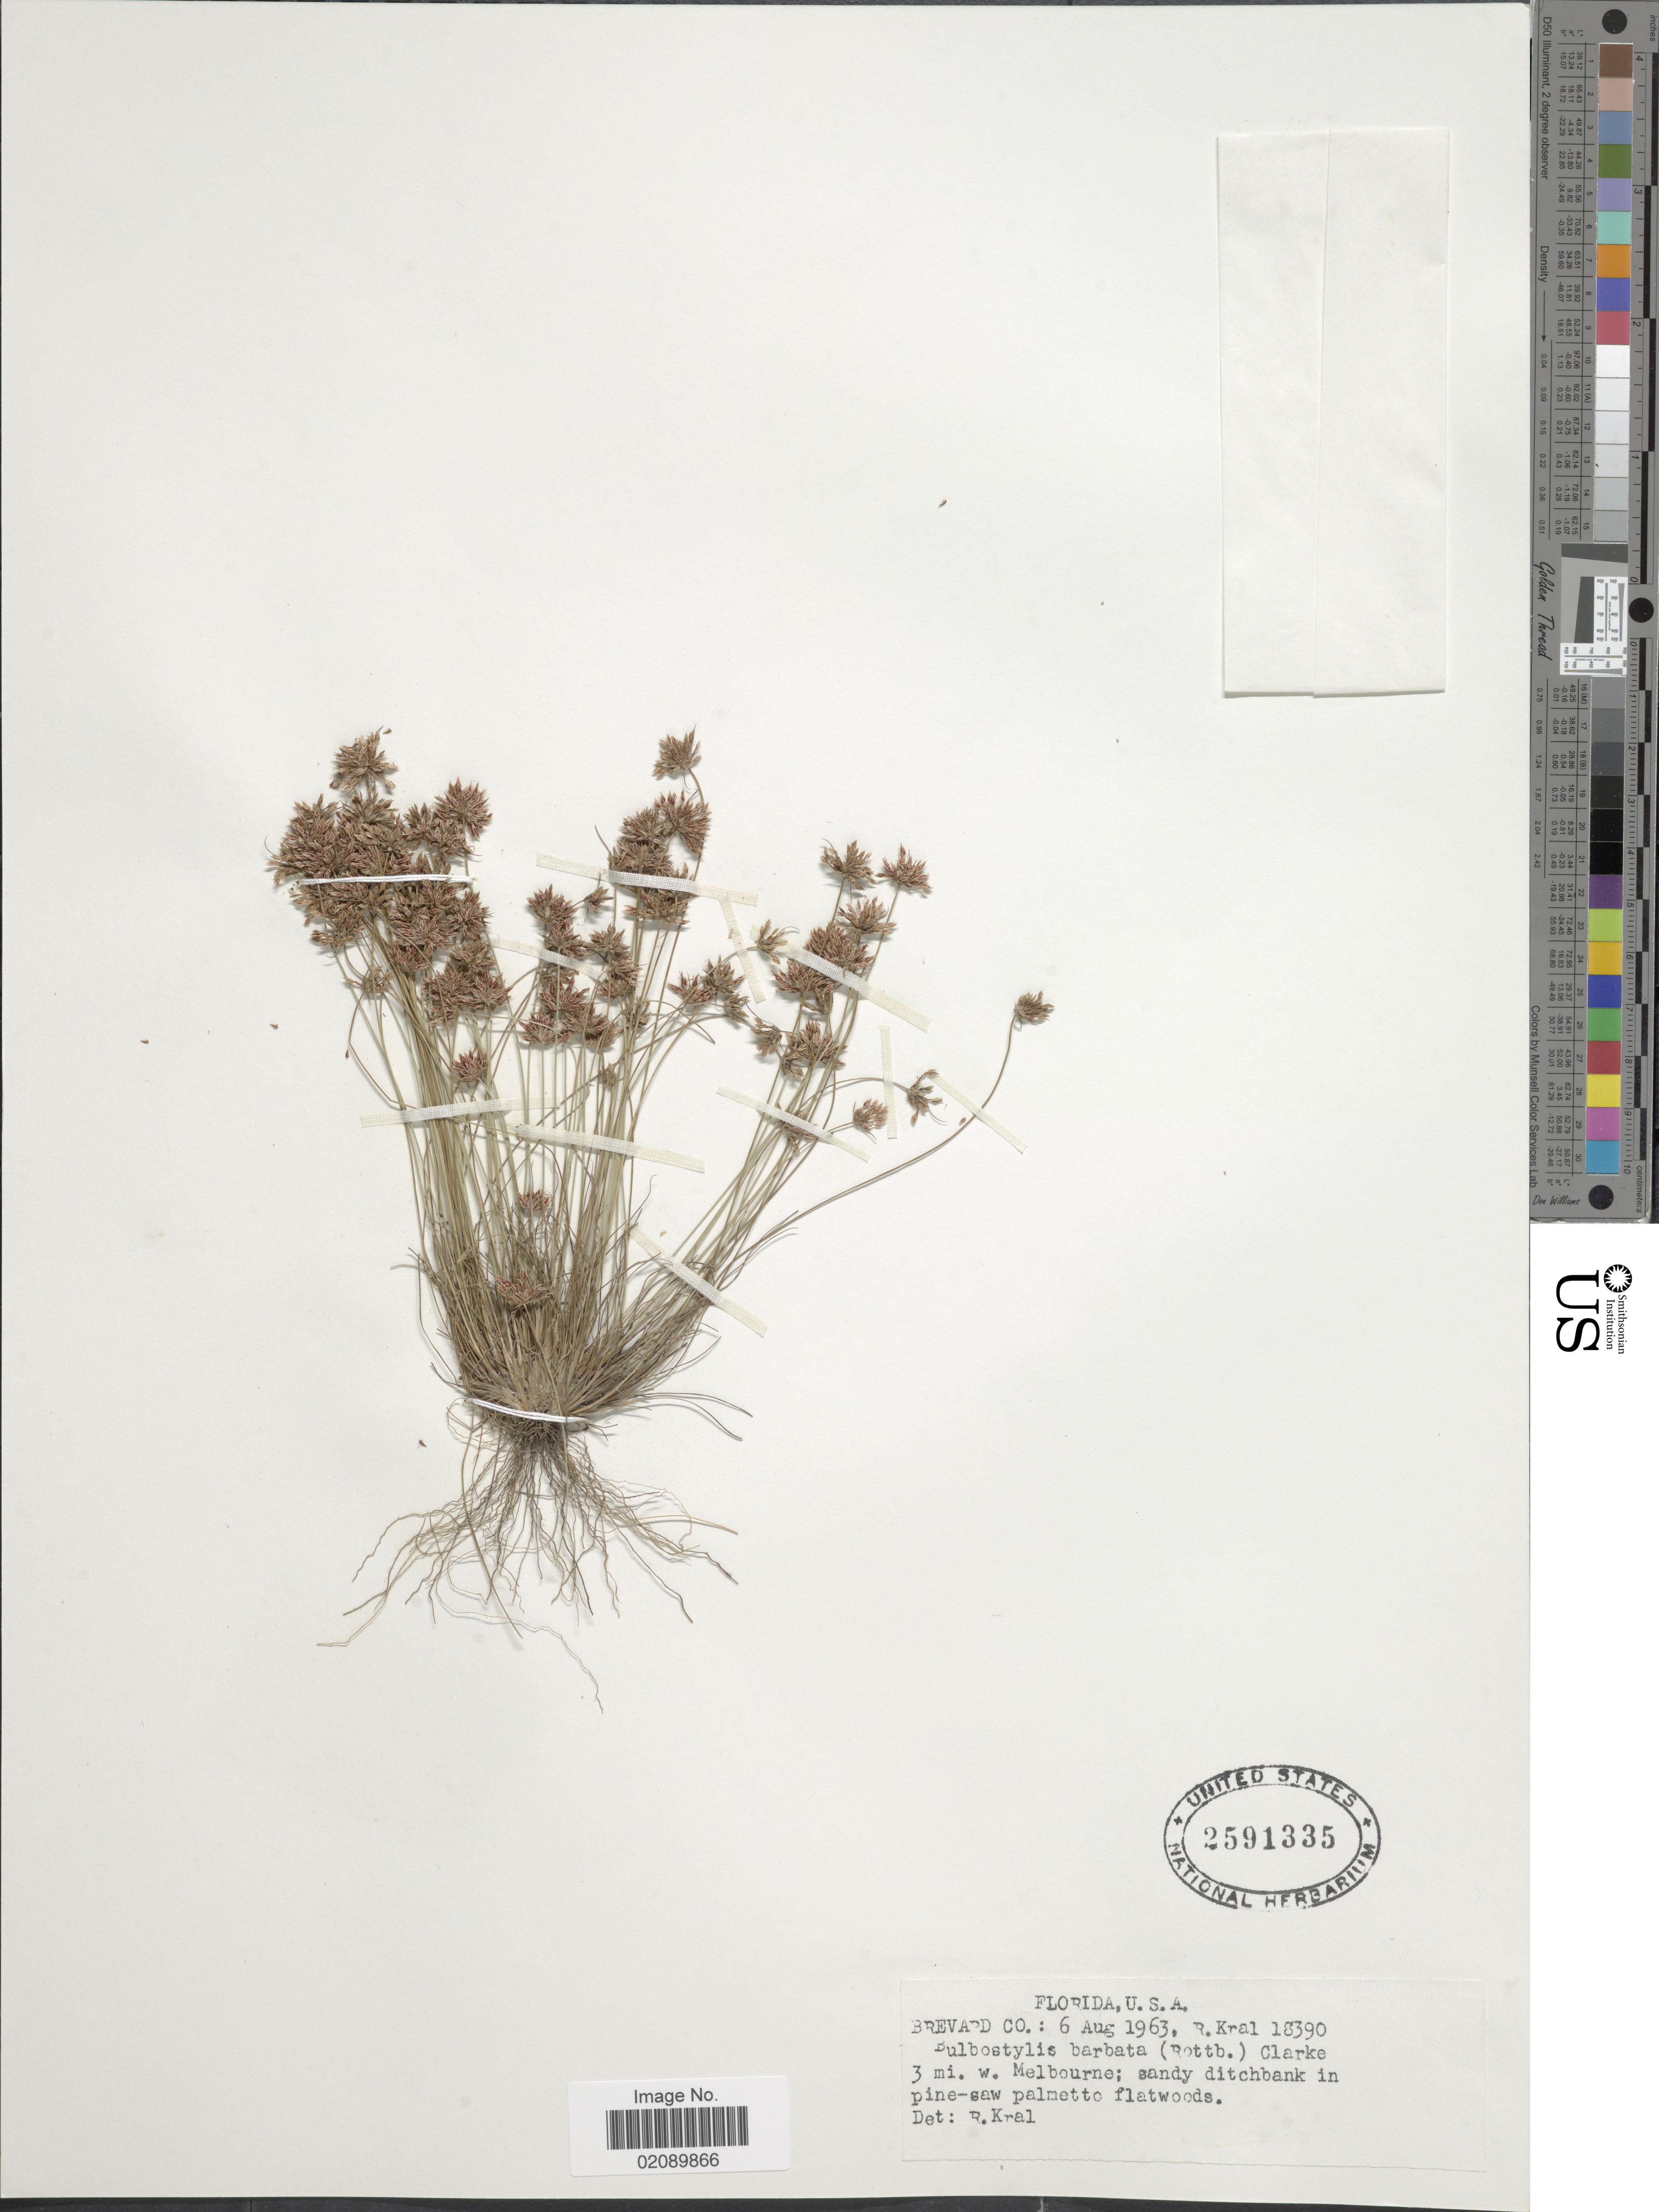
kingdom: Plantae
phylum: Tracheophyta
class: Liliopsida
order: Poales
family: Cyperaceae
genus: Bulbostylis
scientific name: Bulbostylis barbata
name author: (Rottb.) C.B. Clarke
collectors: R. Kral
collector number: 18390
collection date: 1963-08-06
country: United States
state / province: Florida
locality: Brevard Co. 3 mi. w. Melbourne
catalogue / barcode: US 2591335